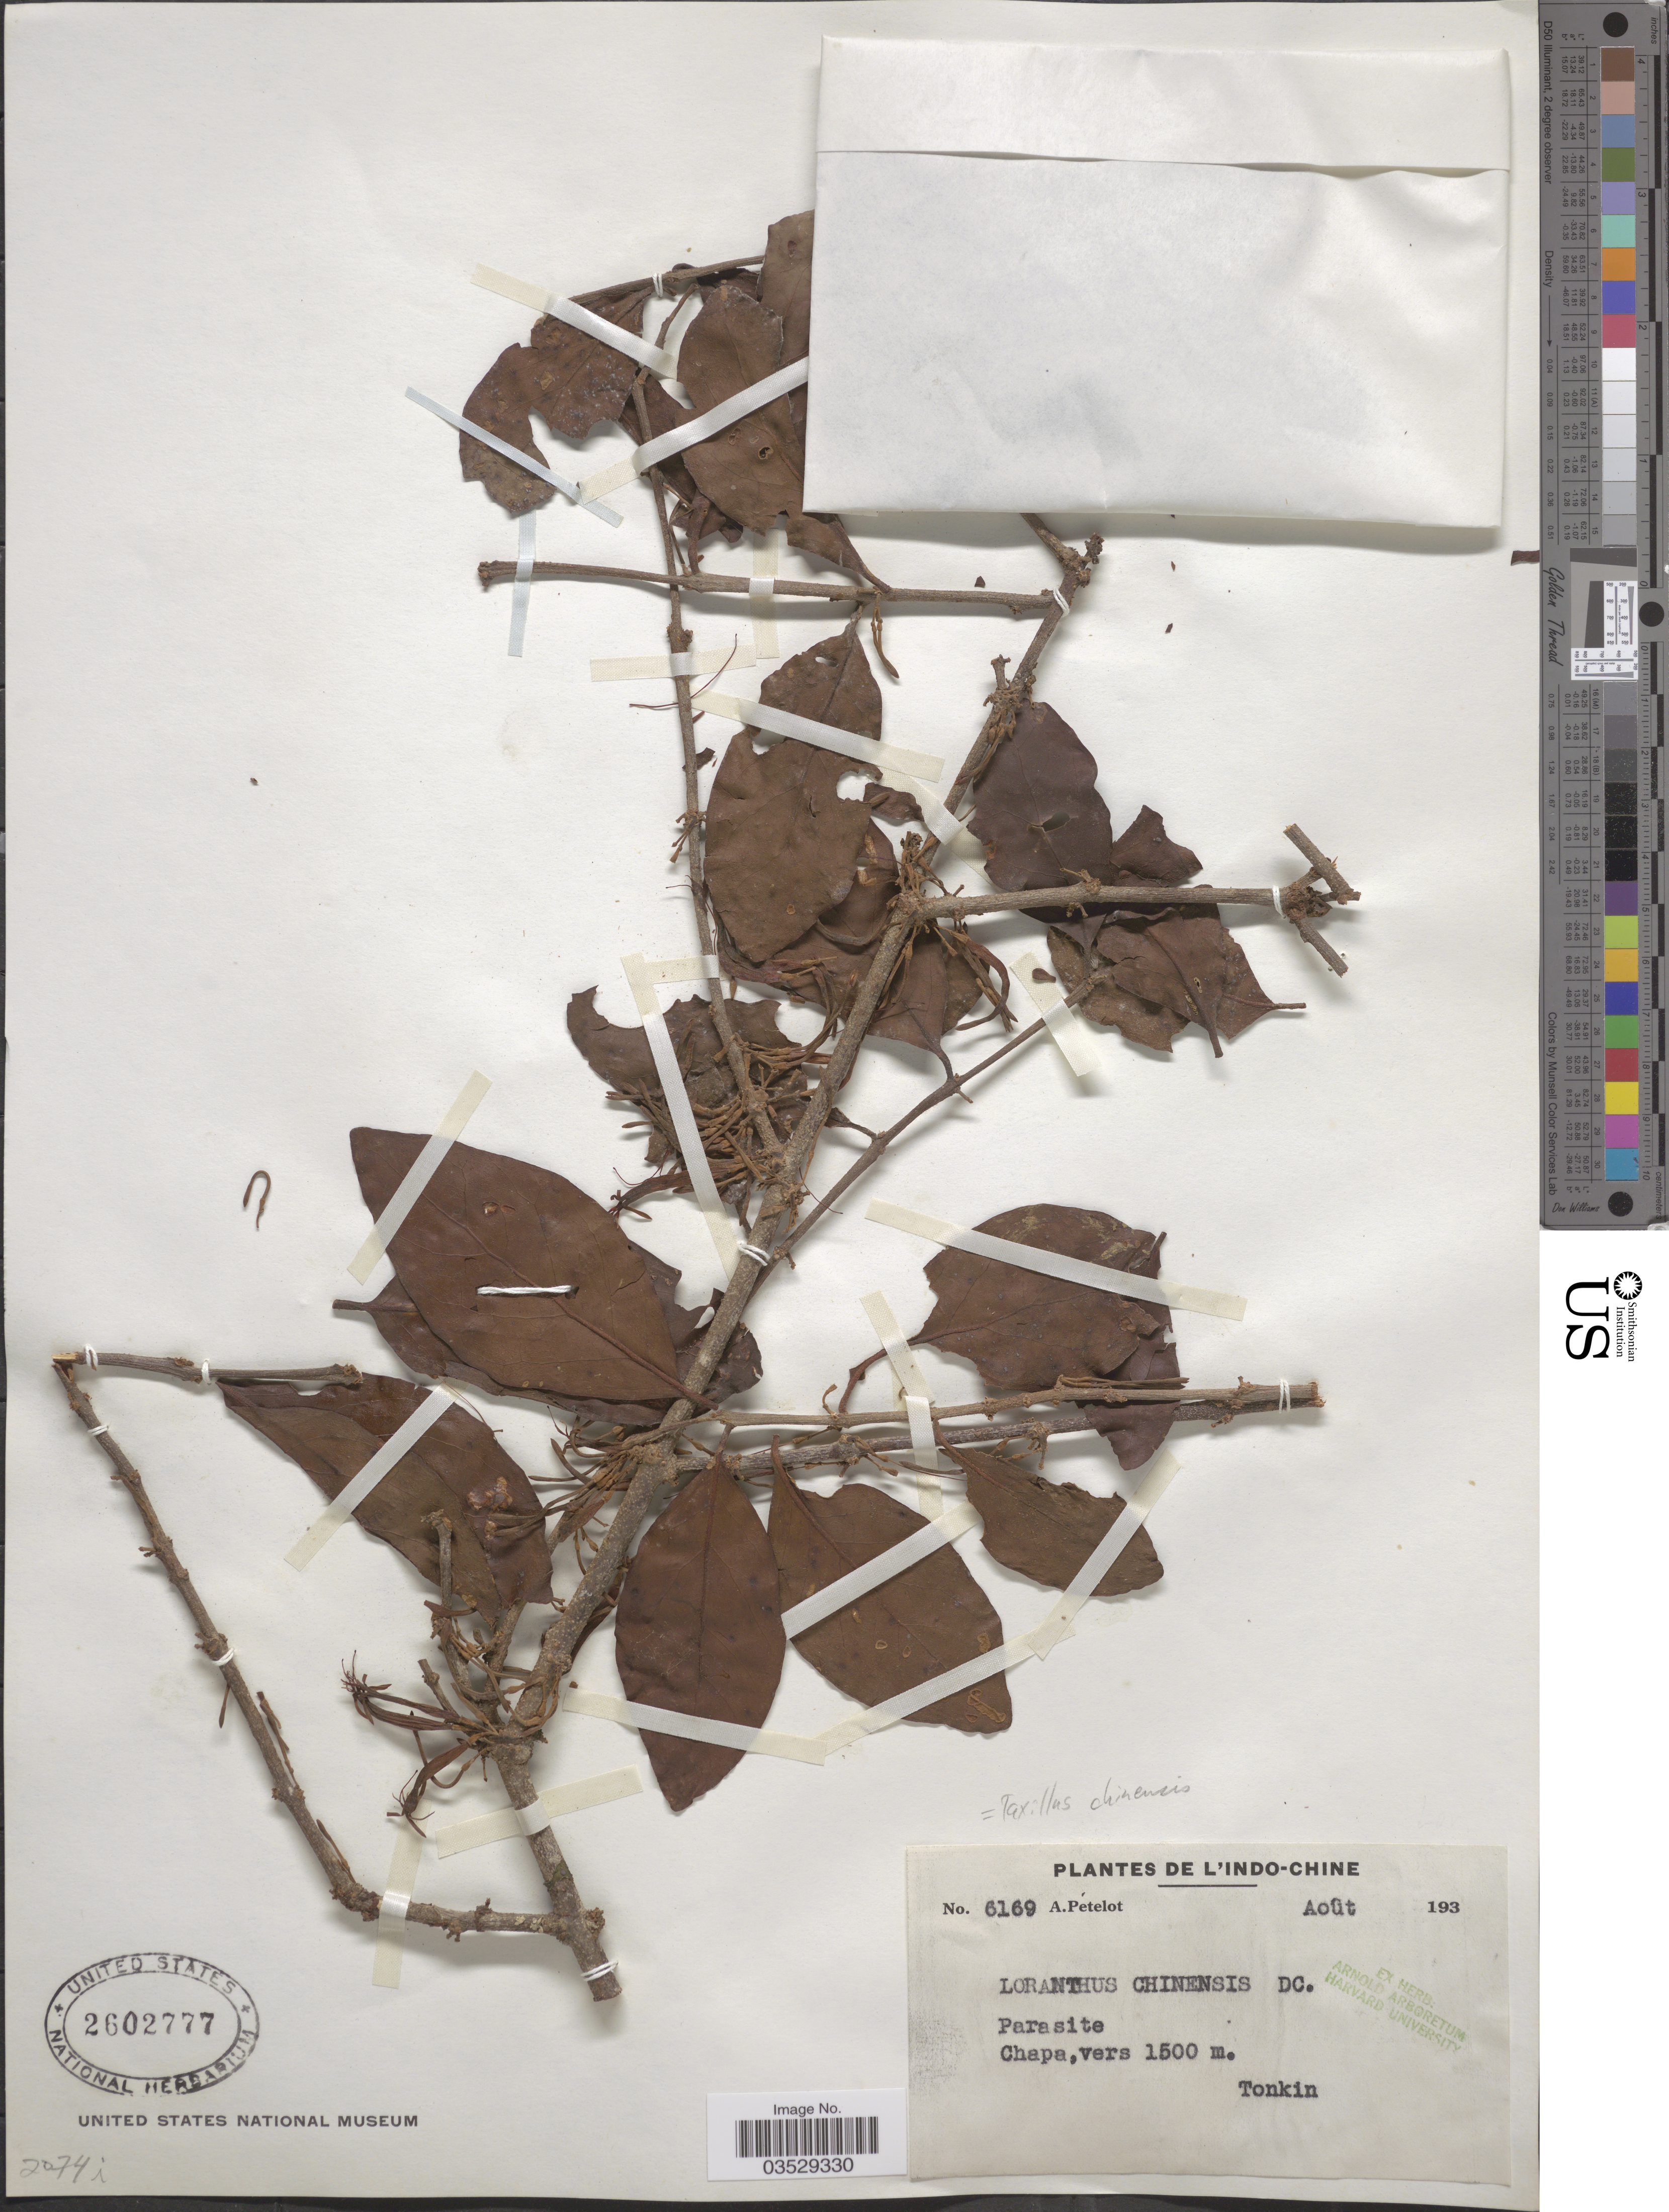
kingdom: Plantae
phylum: Tracheophyta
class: Magnoliopsida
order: Santalales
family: Loranthaceae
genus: Taxillus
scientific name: Taxillus chinensis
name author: (DC.) Danser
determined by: Strong, M. T., (US), Smithsonian Institution - National Museum of Natural History (UNITED STATES)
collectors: Pételot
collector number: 6169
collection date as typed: août 193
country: Vietnam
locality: Indo-Chine. Chapa.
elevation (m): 1500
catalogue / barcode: US 2602777